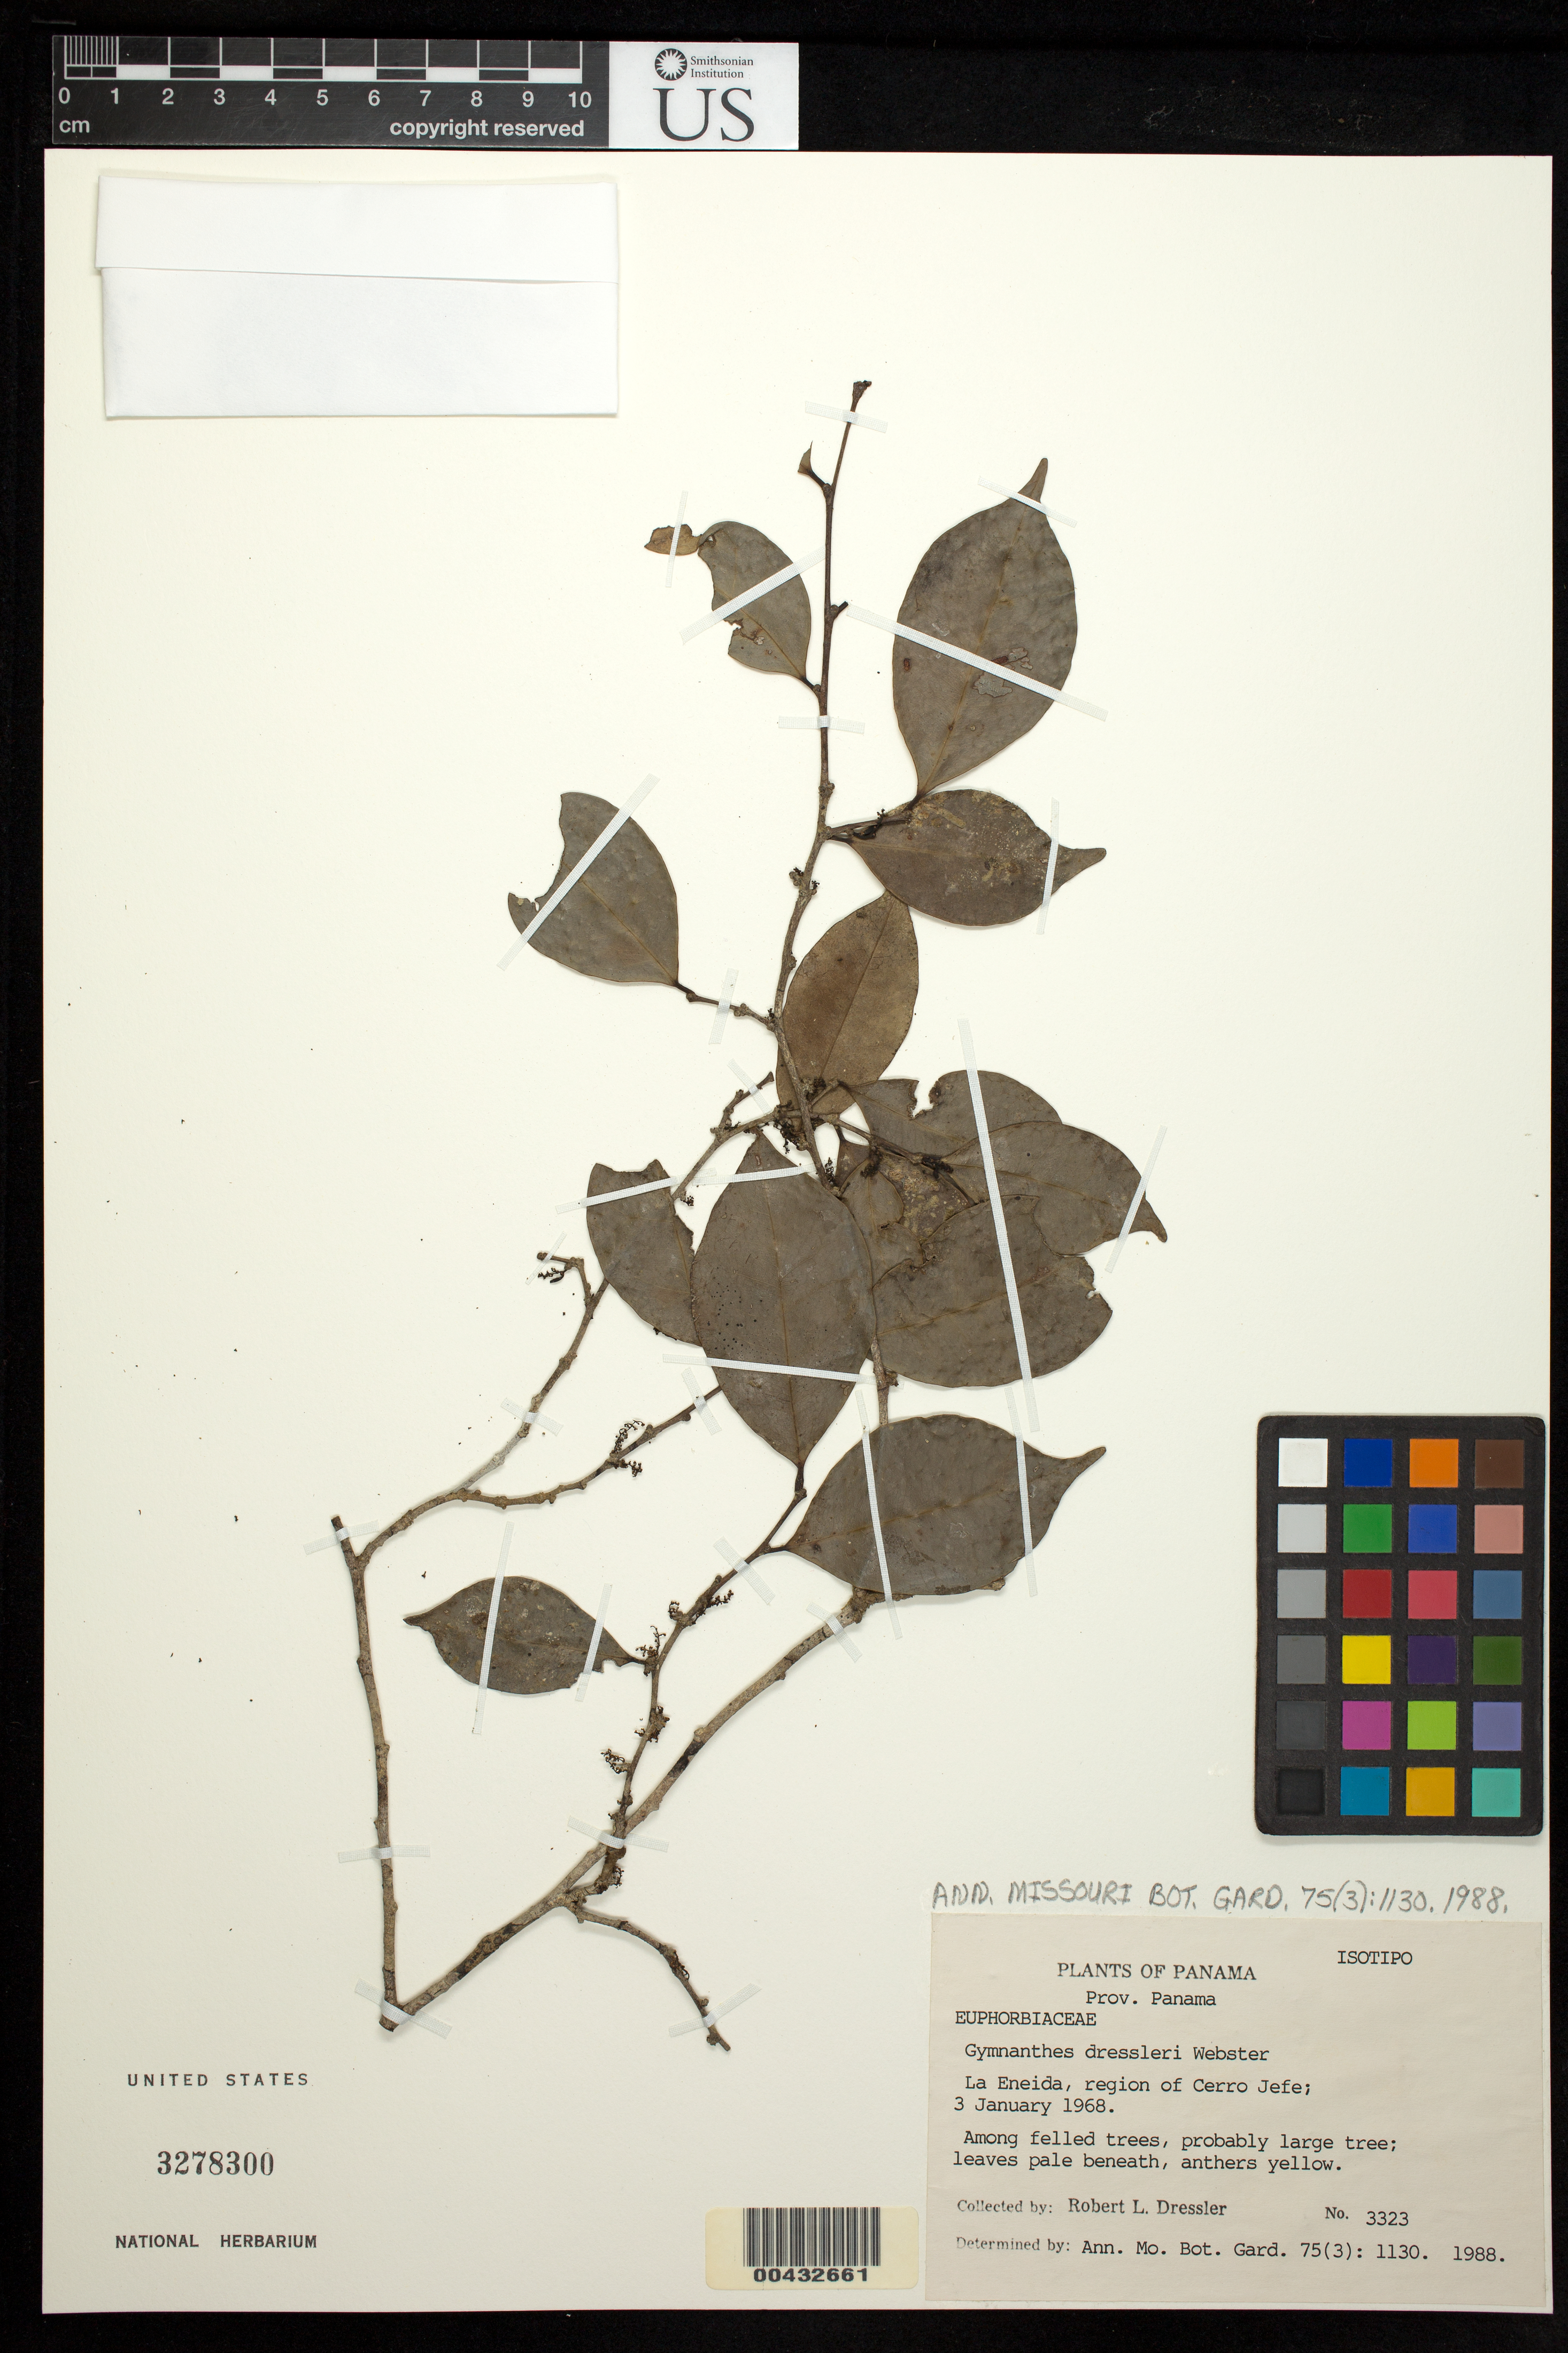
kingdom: Plantae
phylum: Tracheophyta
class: Magnoliopsida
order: Malpighiales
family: Euphorbiaceae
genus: Gymnanthes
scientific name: Gymnanthes dressleri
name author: G.L. Webster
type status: Isotype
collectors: R. Dressler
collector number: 3323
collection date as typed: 03 Jan 1968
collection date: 1968-01-03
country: Panama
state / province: Panamá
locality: La Eneida, region of Cerro Jefe.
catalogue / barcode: US 3278300